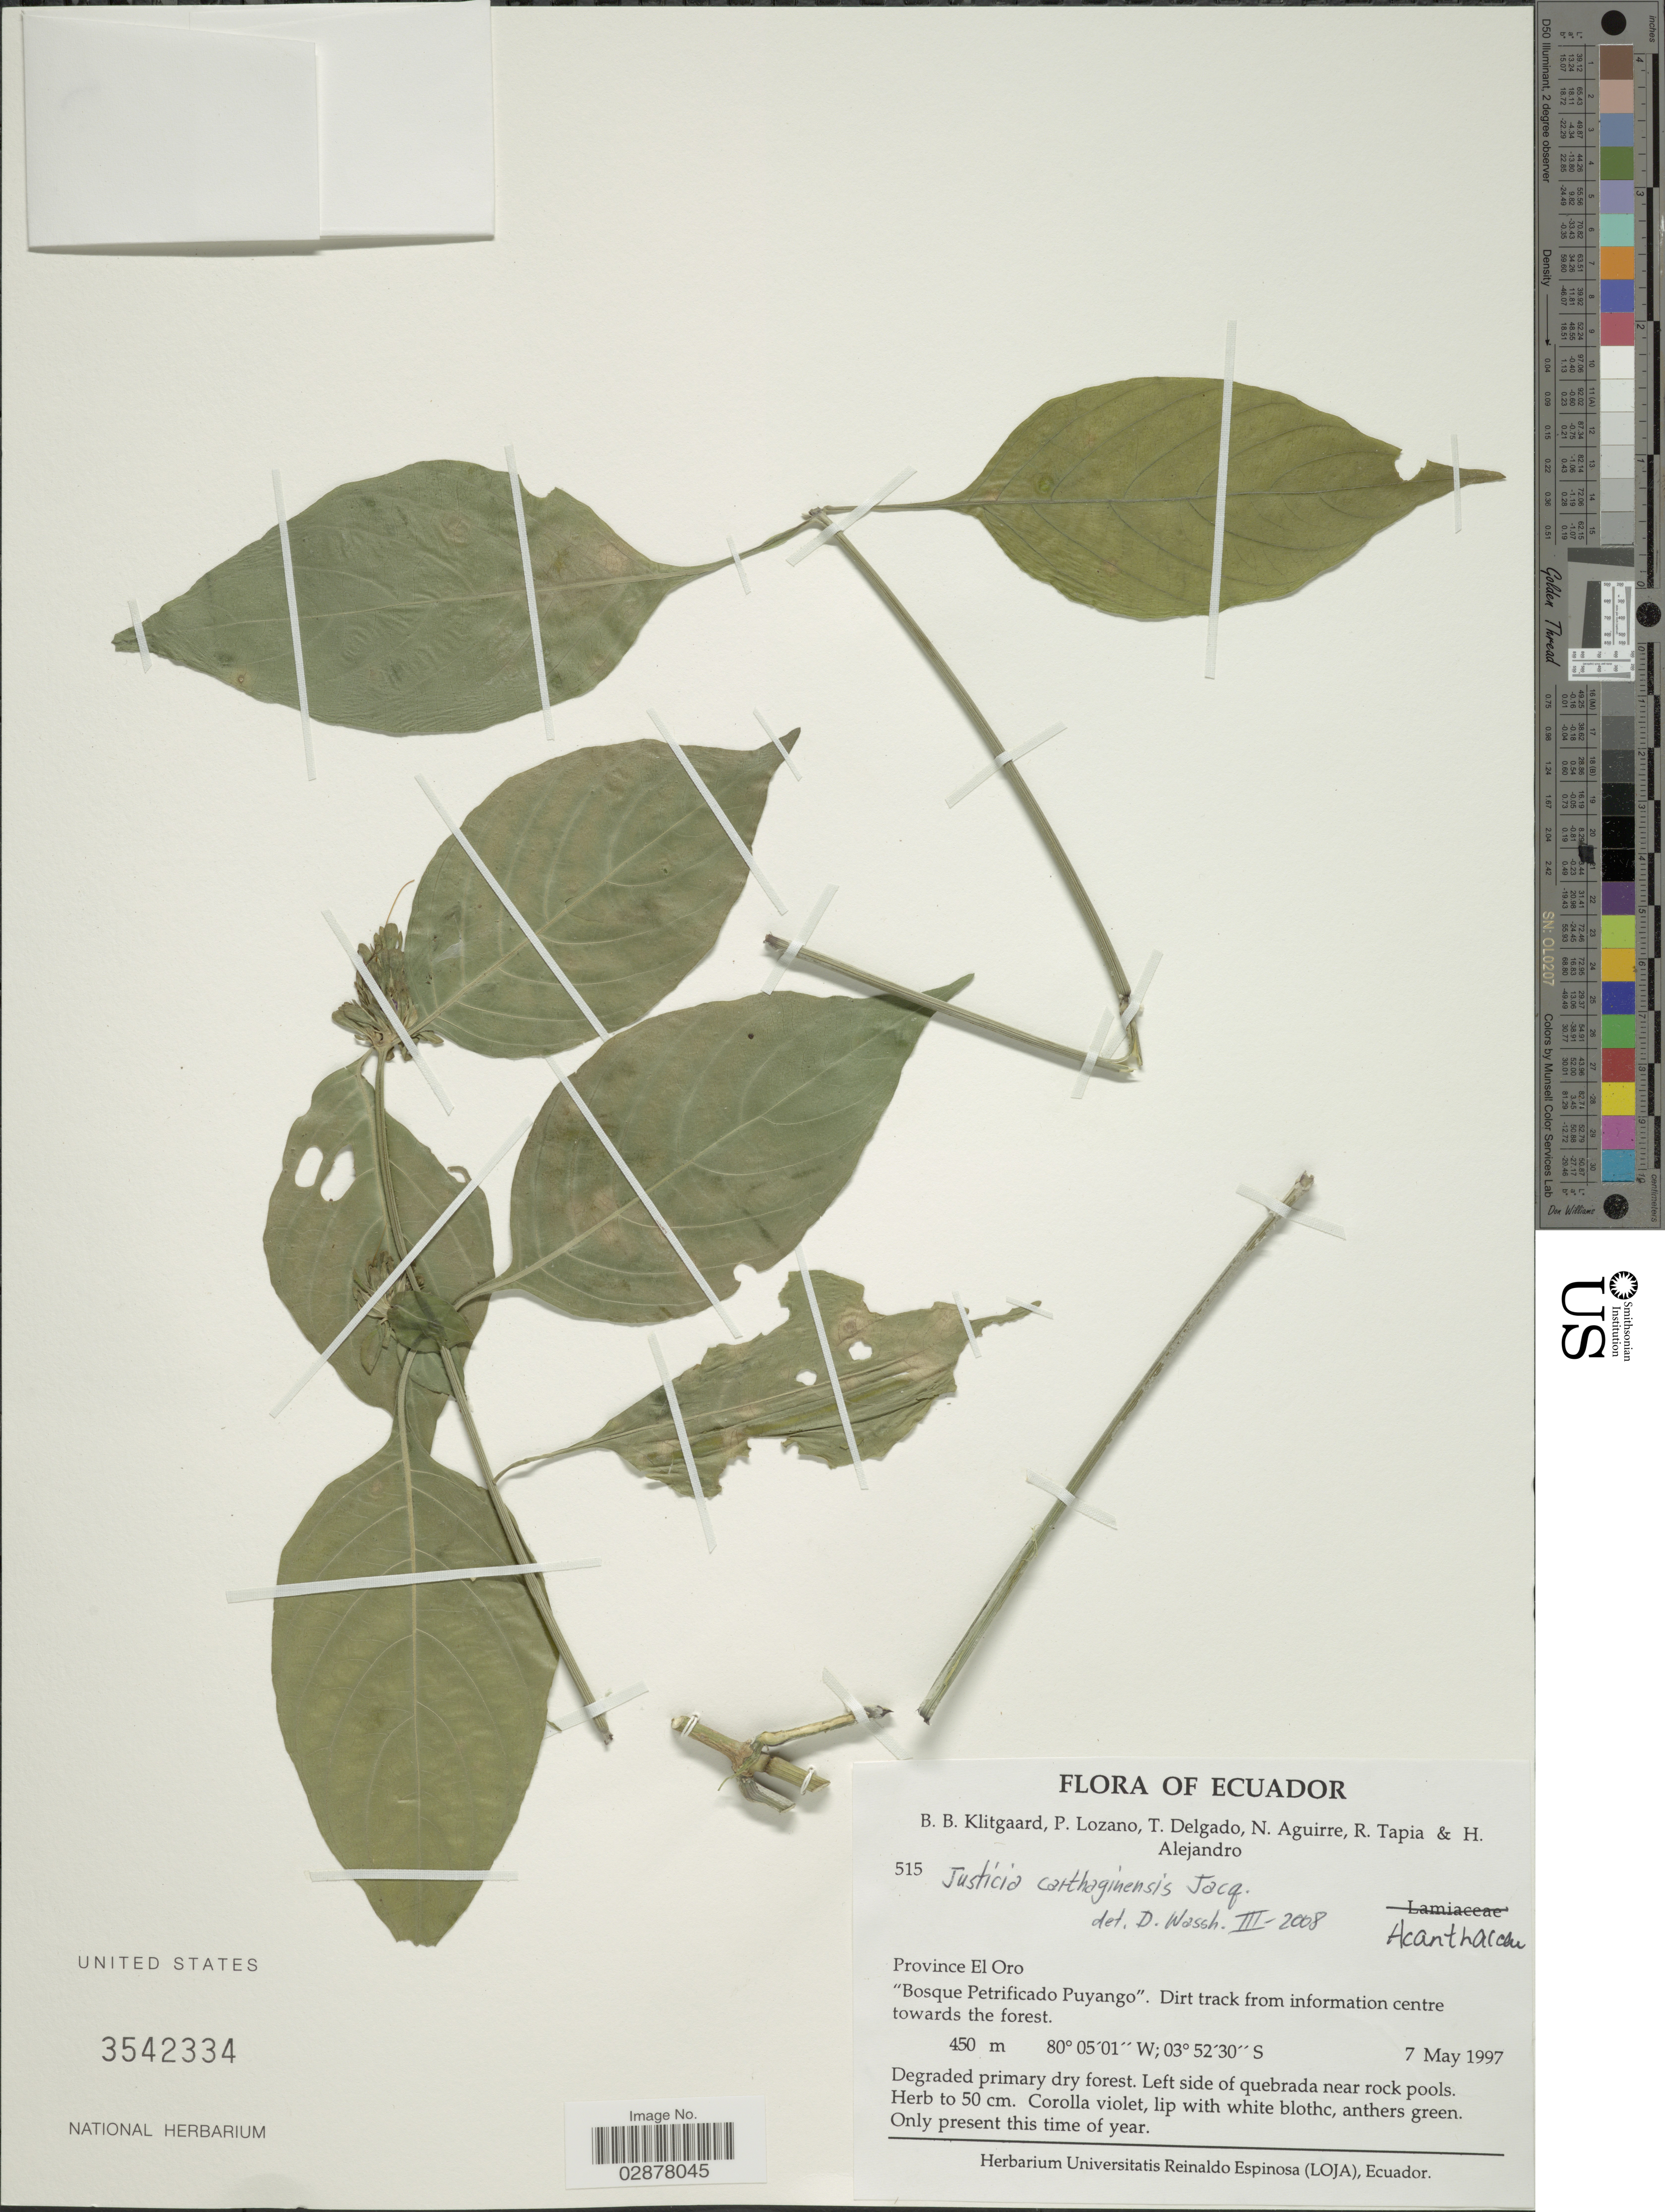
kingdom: Plantae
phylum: Tracheophyta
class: Magnoliopsida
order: Lamiales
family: Acanthaceae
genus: Justicia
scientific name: Justicia carthaginensis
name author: Jacq.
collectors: B. B. Klitgaard, P. Lozano, T. Delgado, N. Aguirre & et al.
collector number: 515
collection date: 1997-05-07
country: Ecuador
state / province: El Oro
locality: Bosque Petrificado Puyango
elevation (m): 450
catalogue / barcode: US 3542334